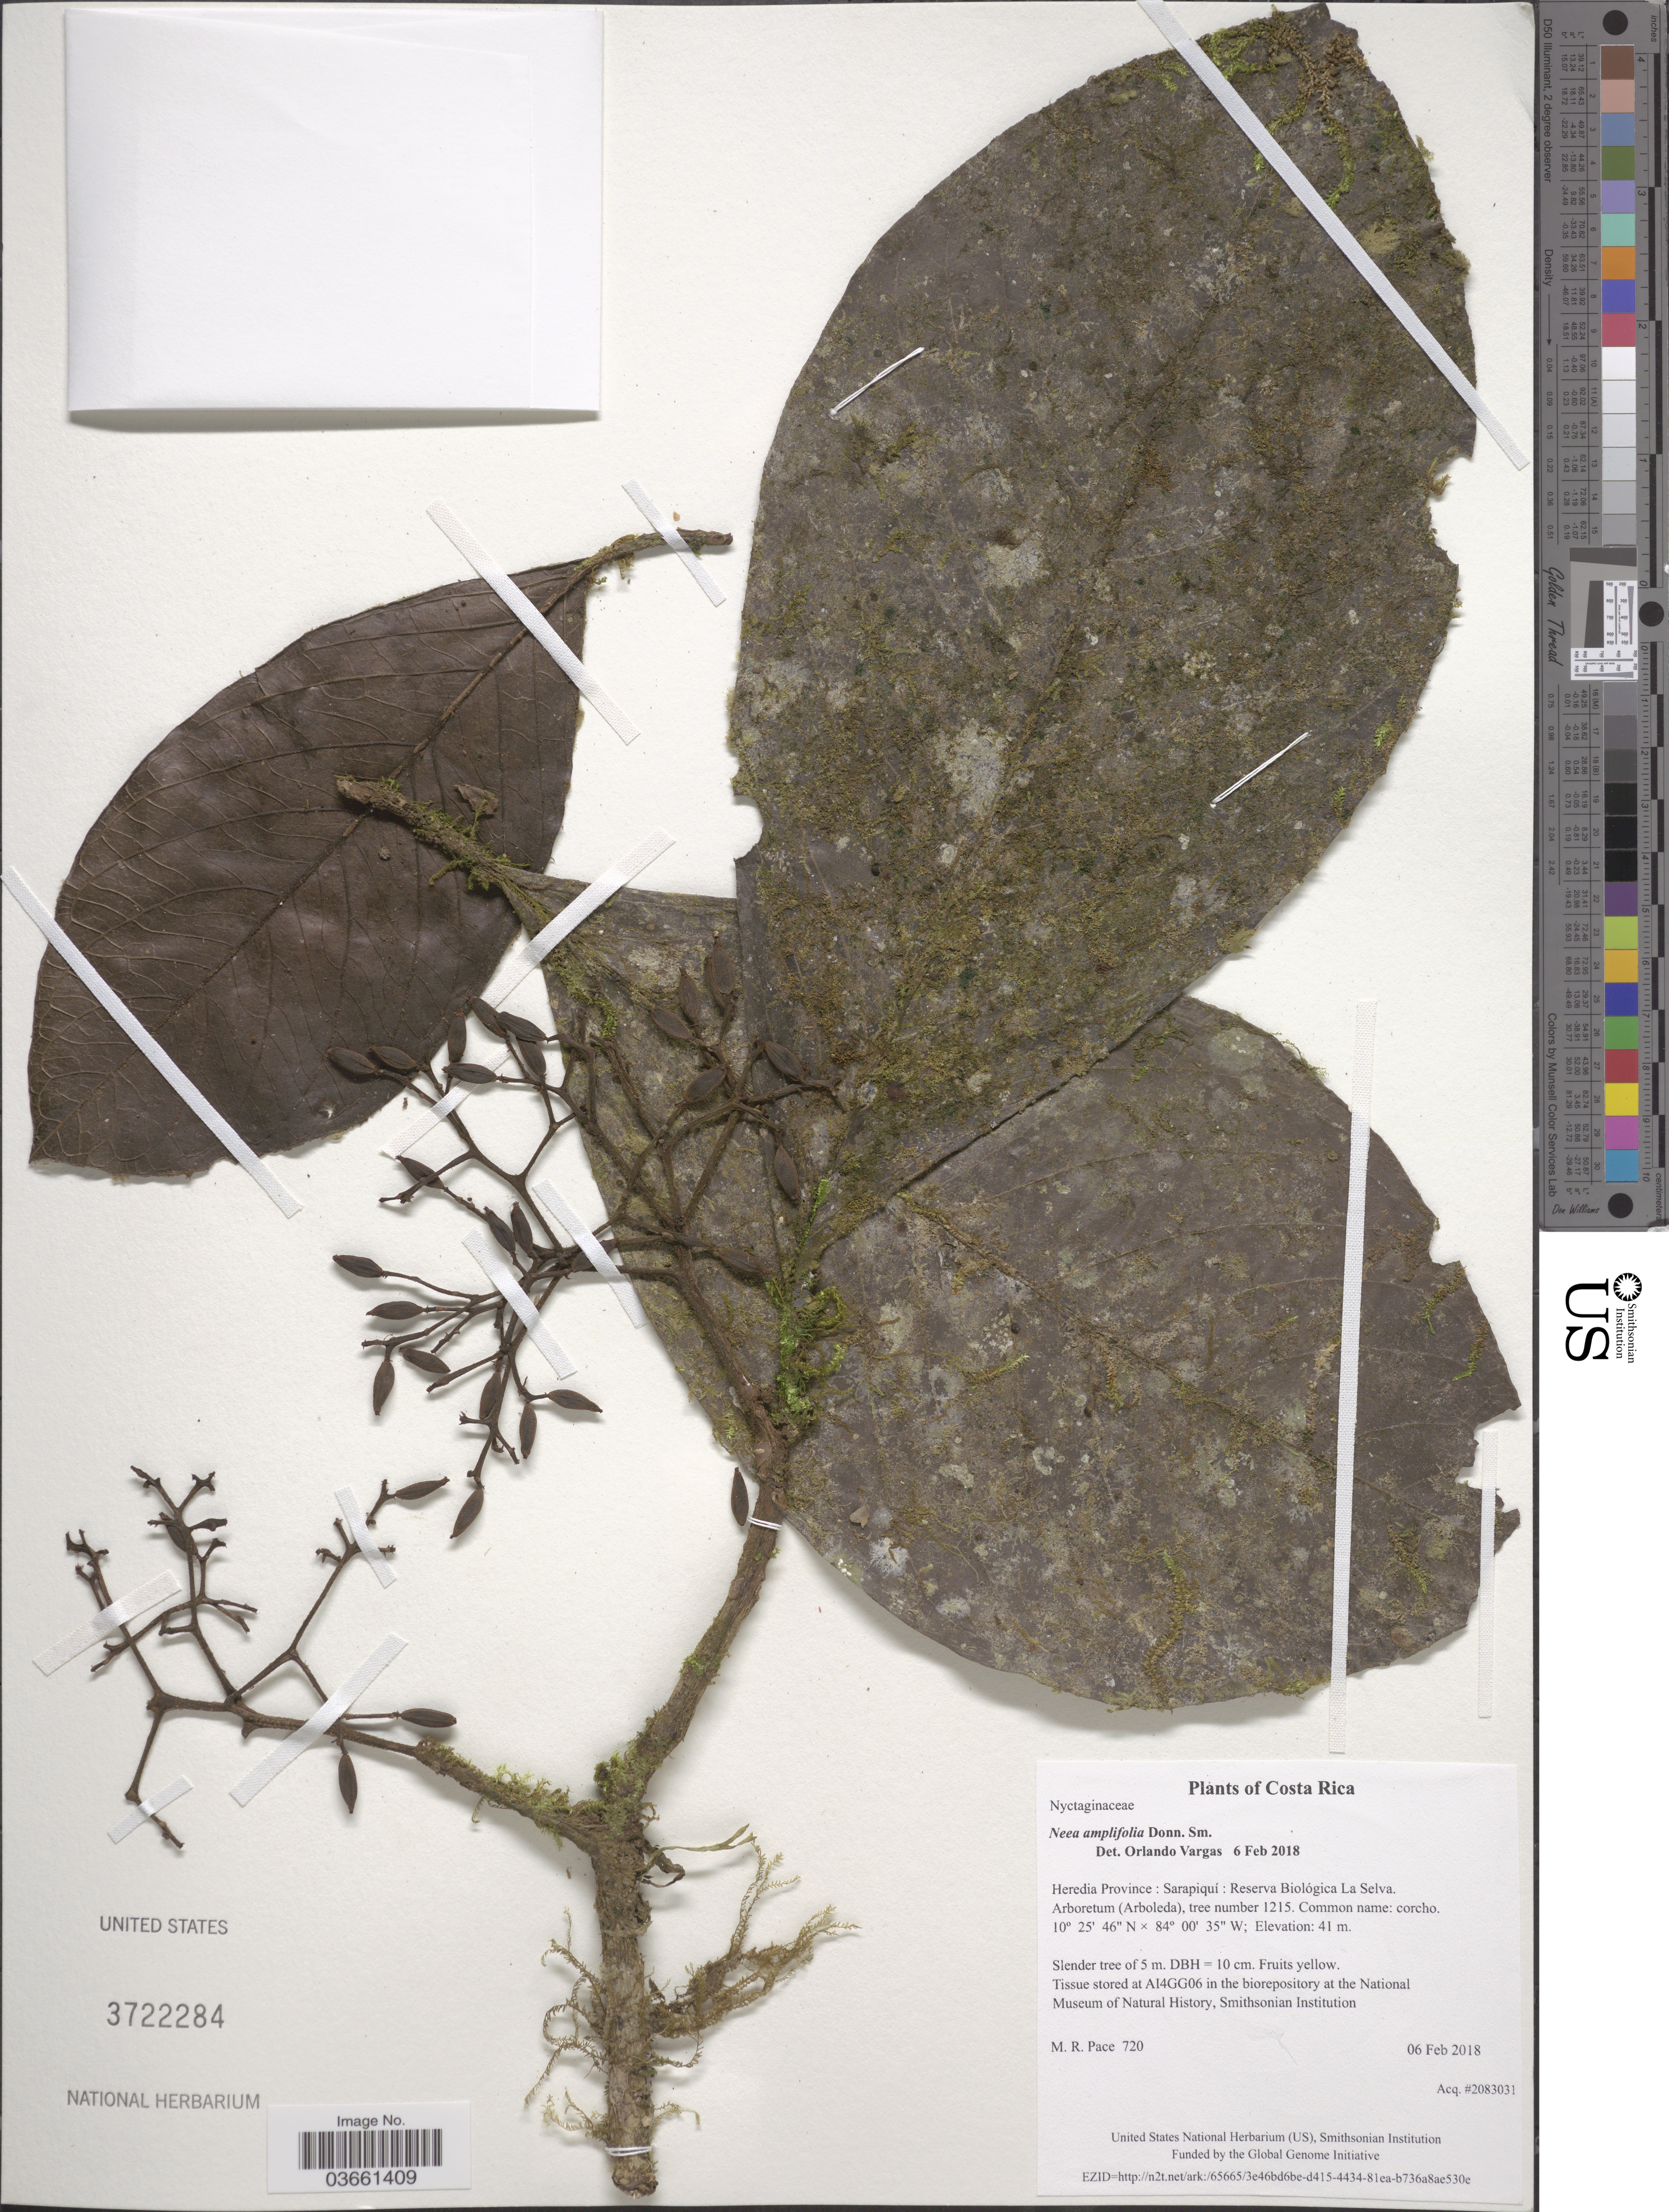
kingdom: Plantae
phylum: Tracheophyta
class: Magnoliopsida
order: Caryophyllales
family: Nyctaginaceae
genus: Neea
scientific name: Neea amplifolia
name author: Donn. Sm.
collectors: M. R. Pace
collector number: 720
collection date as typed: Transcribed d/m/y: 6/2/2018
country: Costa Rica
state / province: Heredia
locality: Sarapiquí: Reserva Biológica La Selva.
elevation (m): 41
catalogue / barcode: US 3722284